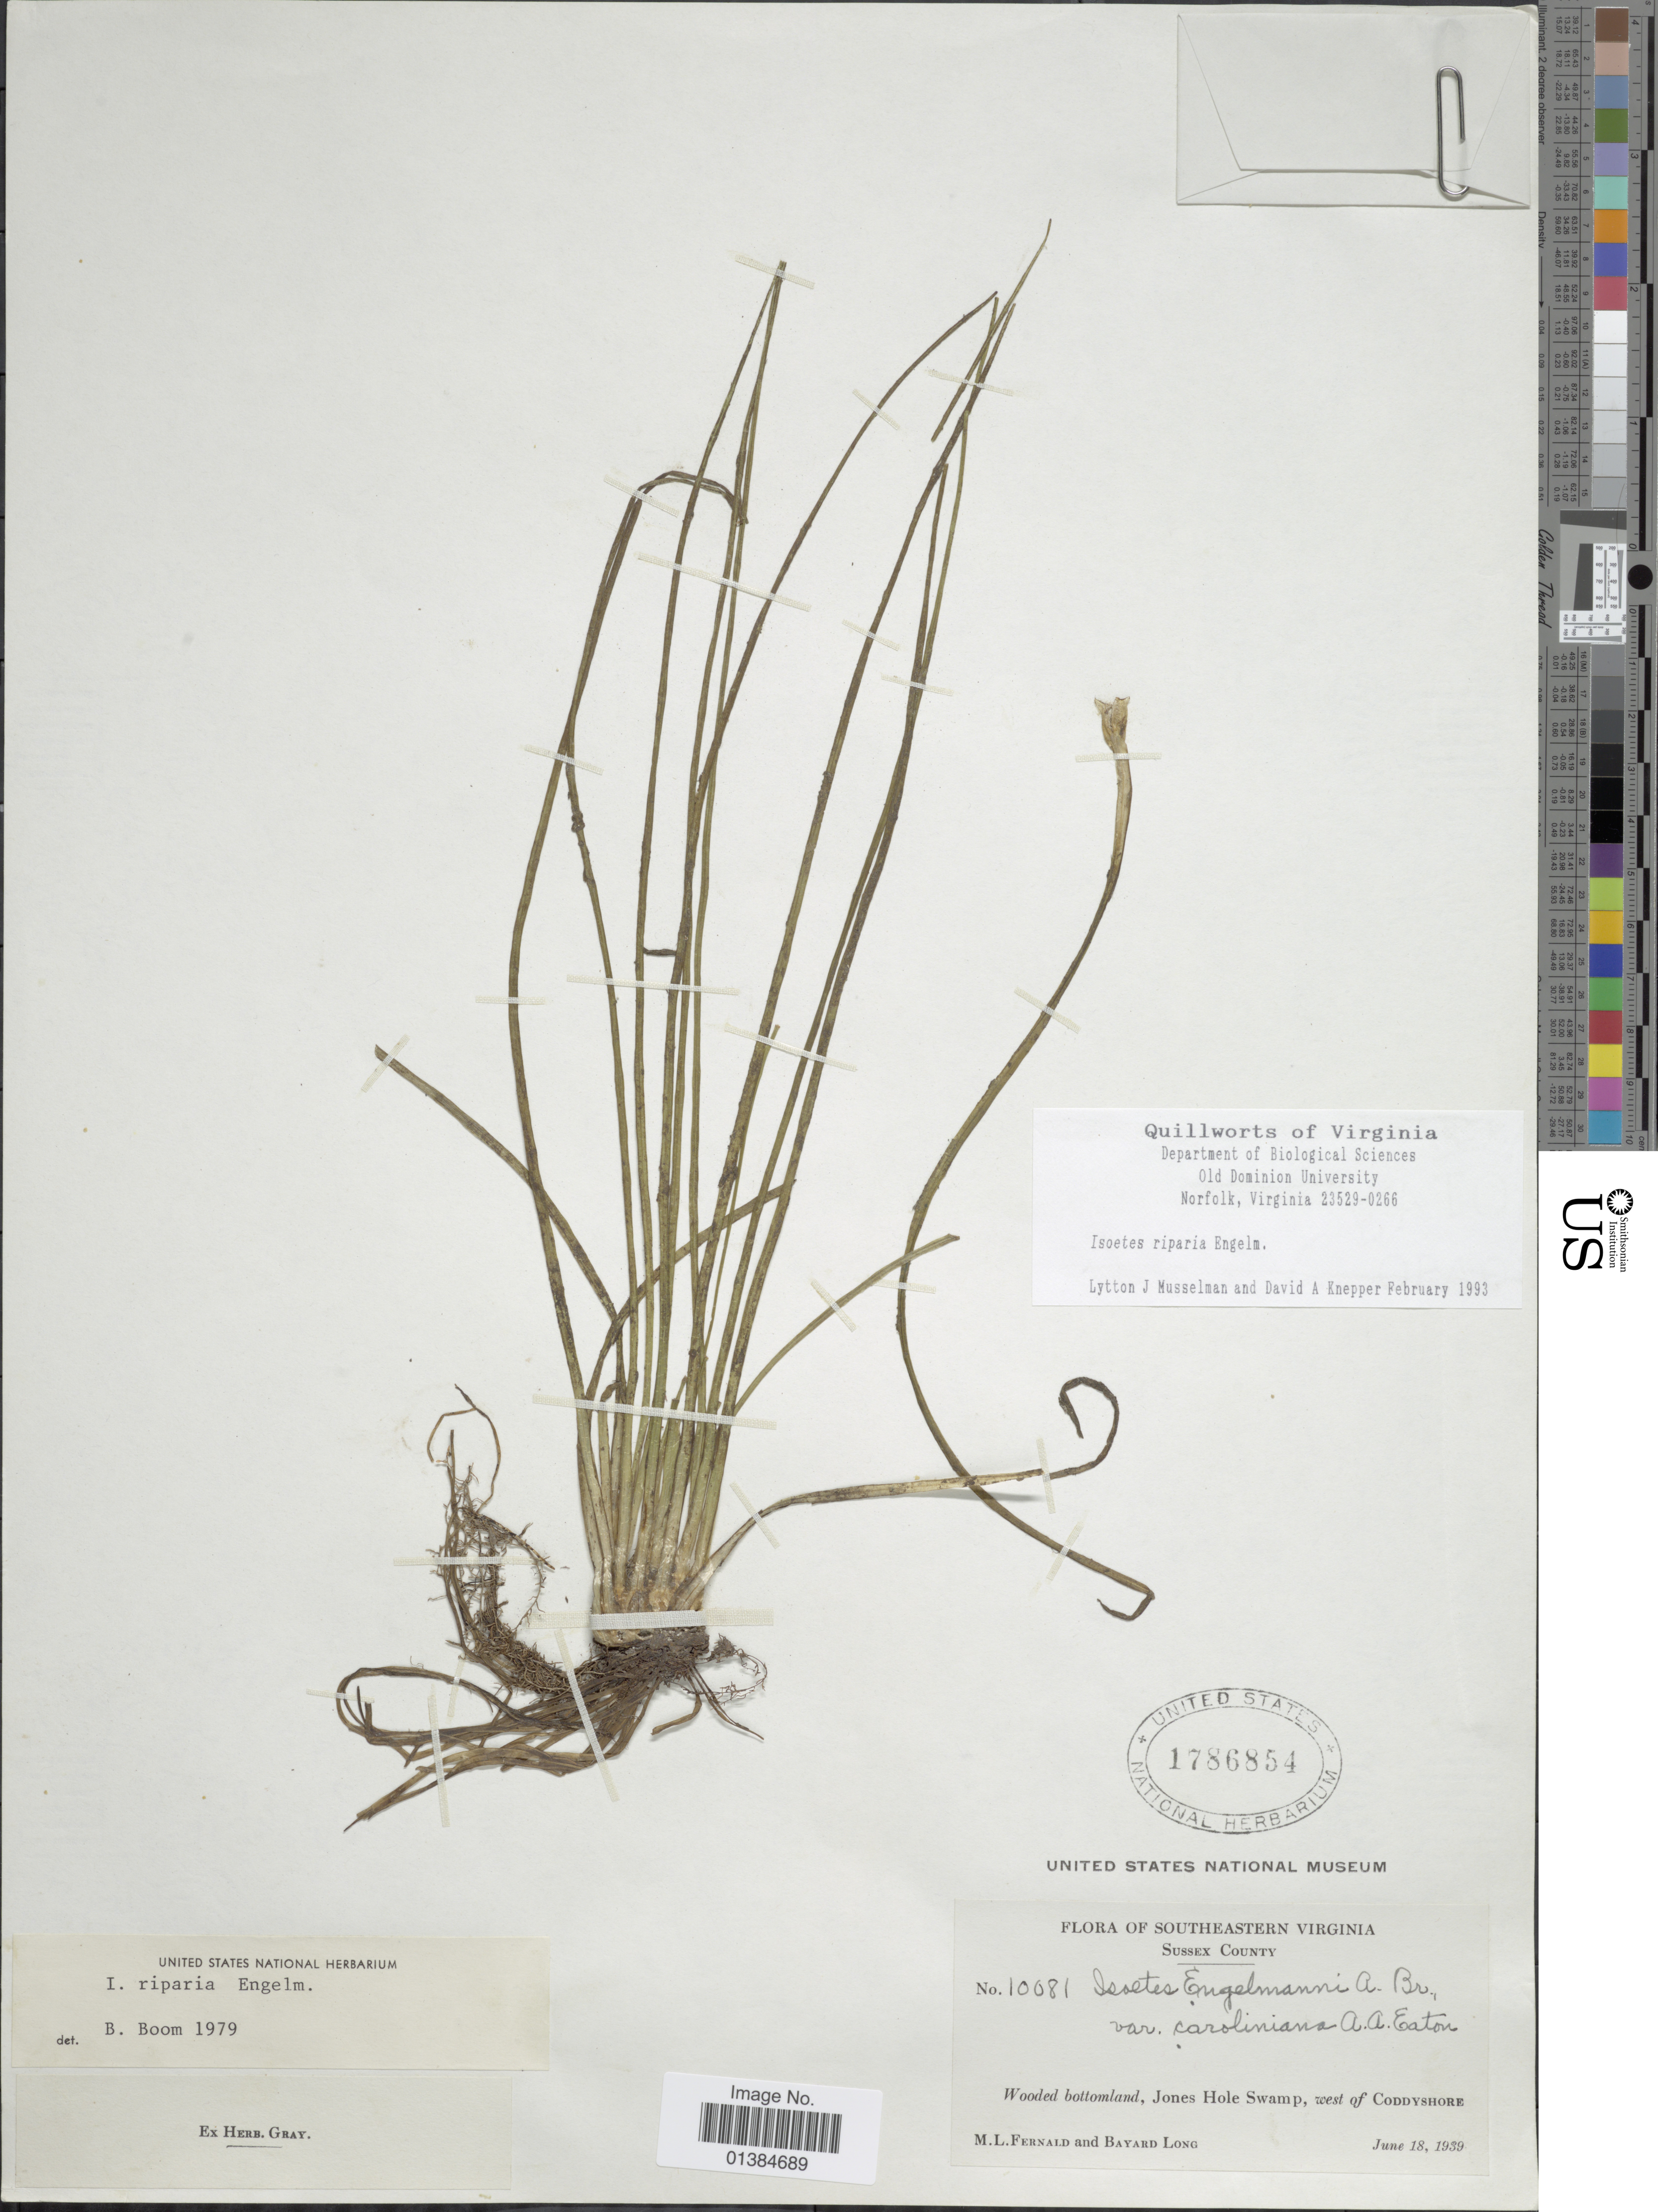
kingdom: Plantae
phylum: Tracheophyta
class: Lycopodiopsida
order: Isoetales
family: Isoetaceae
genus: Isoetes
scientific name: Isoetes riparia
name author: Engelm. ex A. Braun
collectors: M. L. Fernald & B. H. Long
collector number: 10081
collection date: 1939-06-18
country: United States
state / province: Virginia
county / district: Sussex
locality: Southeastern Virginia. Sussex County. Wooded bottomland, Jones Hole Swamp, west of Coddyshore.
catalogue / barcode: US 1786854